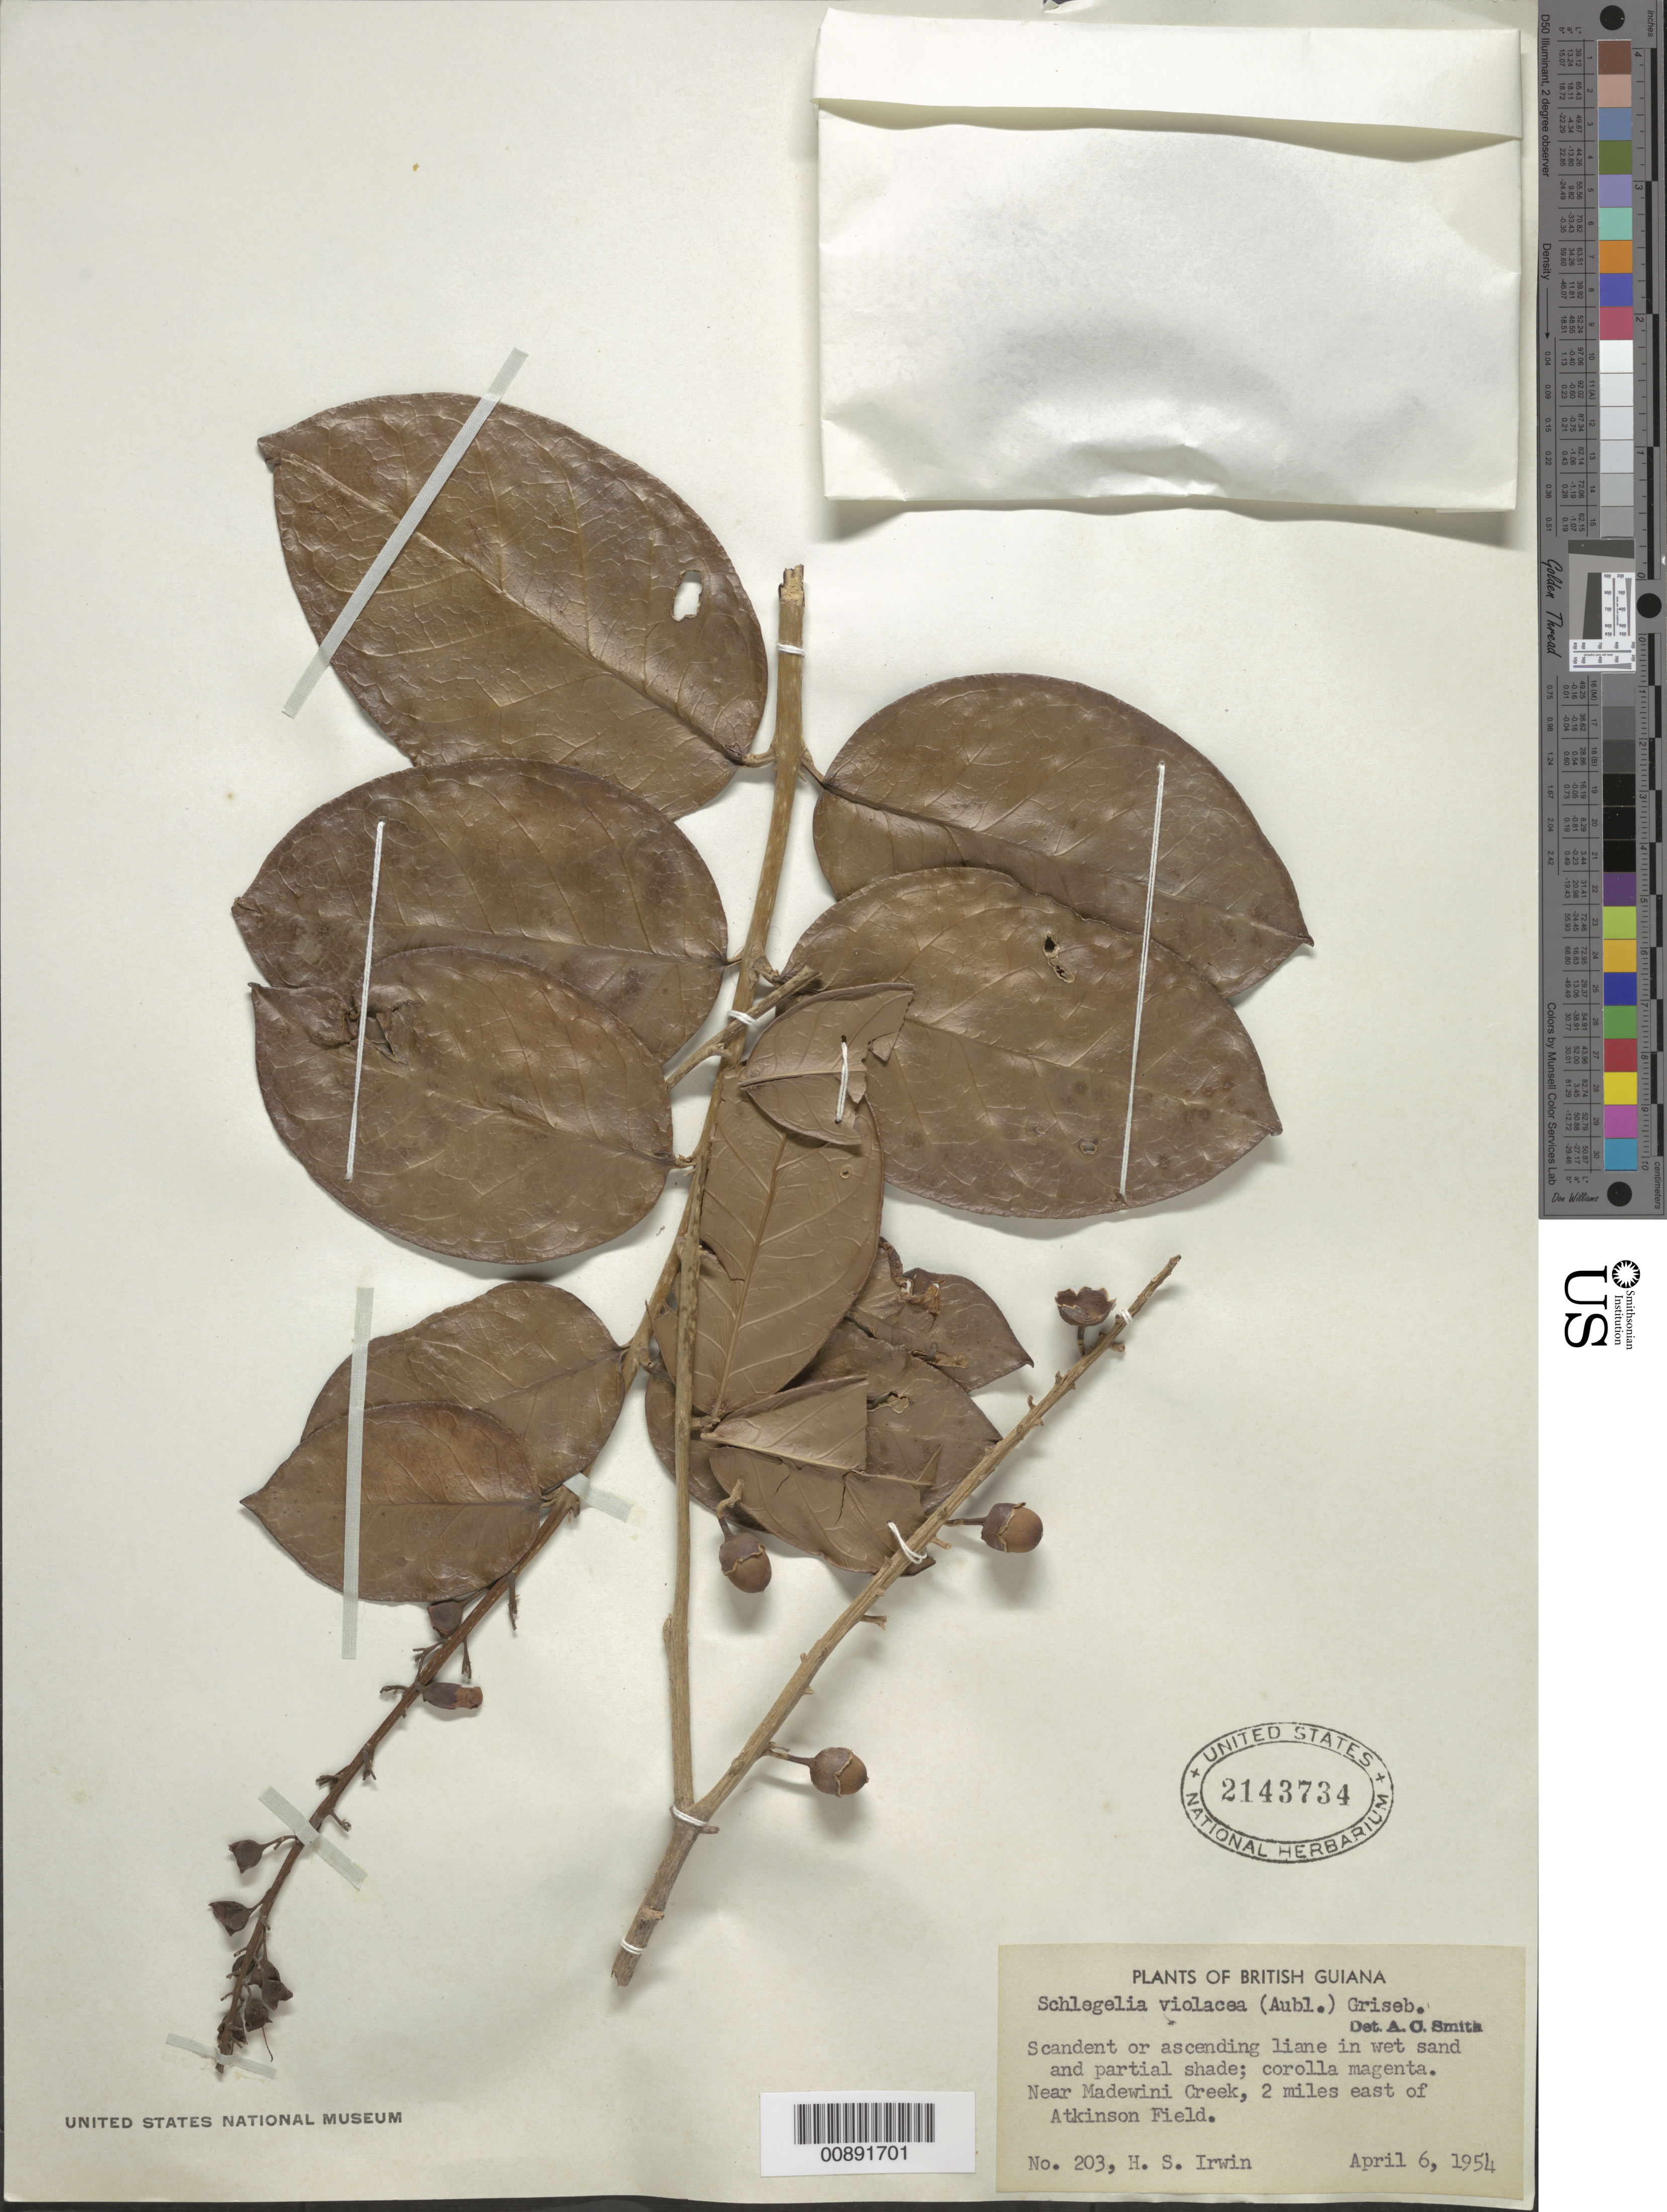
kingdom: Plantae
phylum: Tracheophyta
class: Magnoliopsida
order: Lamiales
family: Schlegeliaceae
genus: Schlegelia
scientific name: Schlegelia violacea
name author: (Aubl.) Griseb.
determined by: Smith, A. C.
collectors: H. Irwin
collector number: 203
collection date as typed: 6-Apr-54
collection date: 1954-04-06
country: Guyana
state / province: Demerara-Mahaica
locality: Madewini Creek, 2 miles east of Atkinson Field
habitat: Wet sand and partial shade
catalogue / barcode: US 2143734